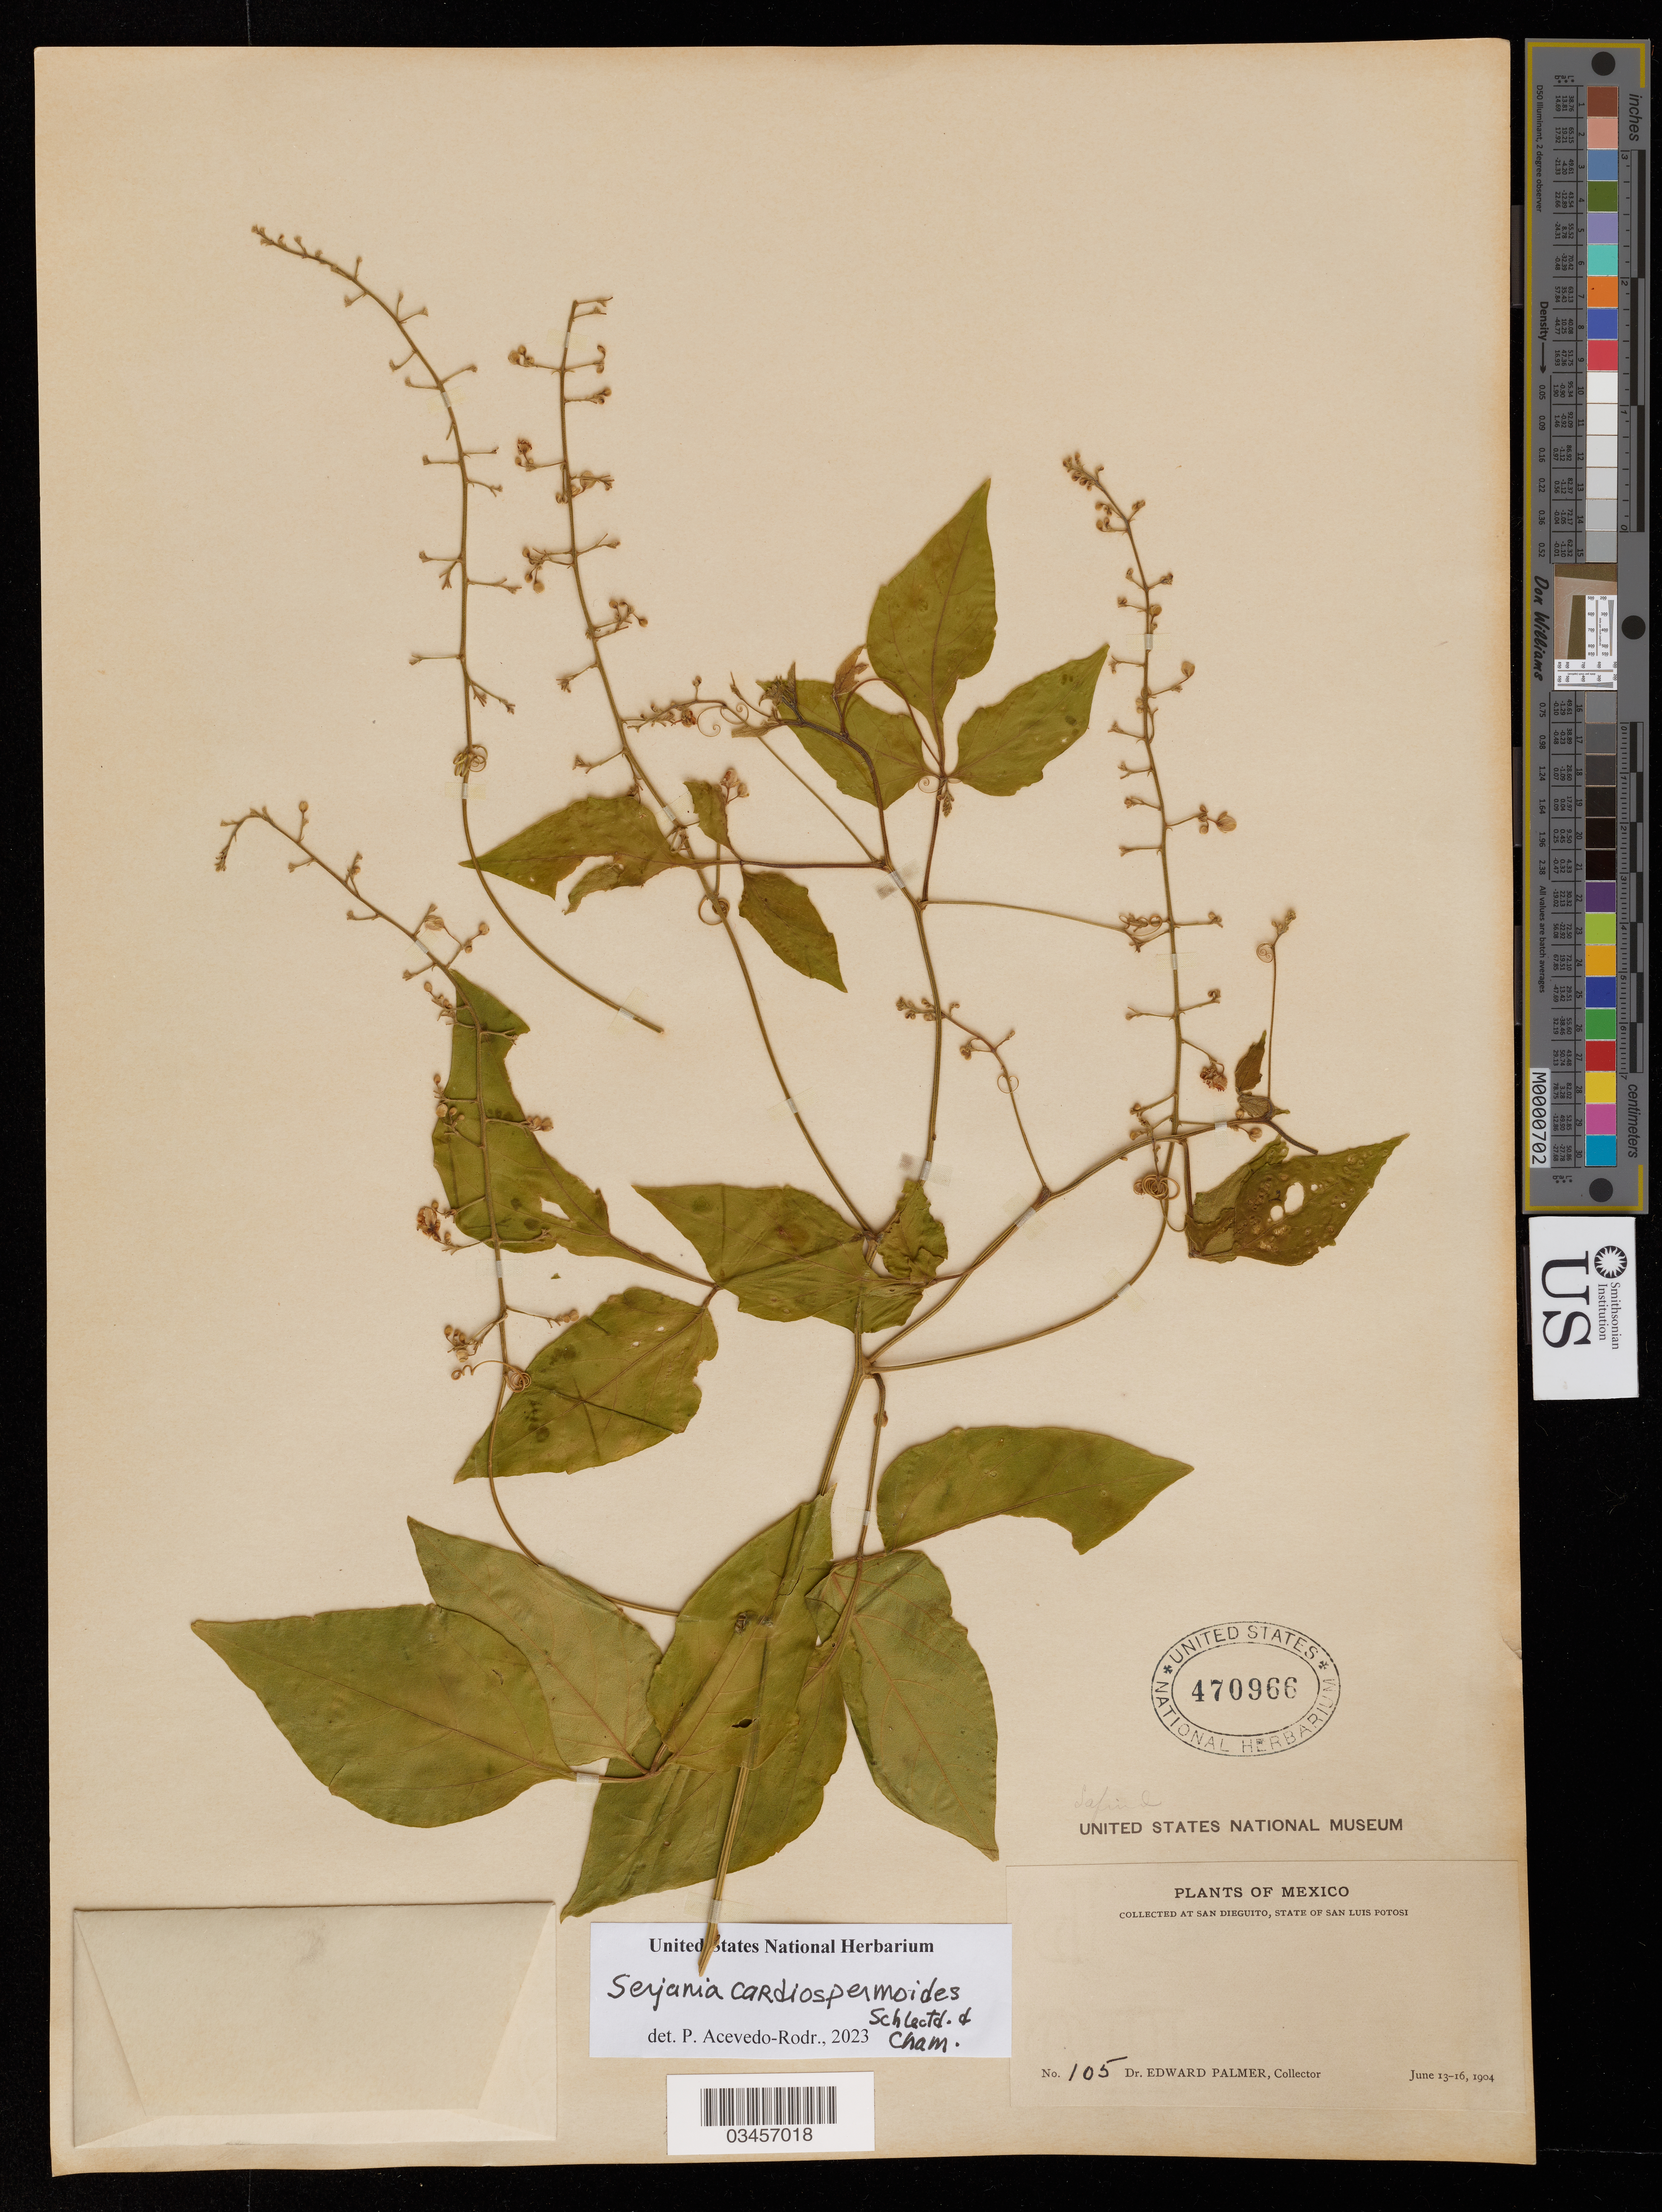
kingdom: Plantae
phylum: Tracheophyta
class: Magnoliopsida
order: Sapindales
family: Sapindaceae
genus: Serjania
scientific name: Serjania cardiospermoides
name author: Schltdl. & Cham.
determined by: Acevedo-Rodriguez, P., (US), Smithsonian Institution - National Museum of Natural History (UNITED STATES)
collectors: E. Palmer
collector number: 105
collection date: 1904-06-13/1904-06-16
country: Mexico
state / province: San Luis Potosi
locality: San Dieguito.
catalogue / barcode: US 470966